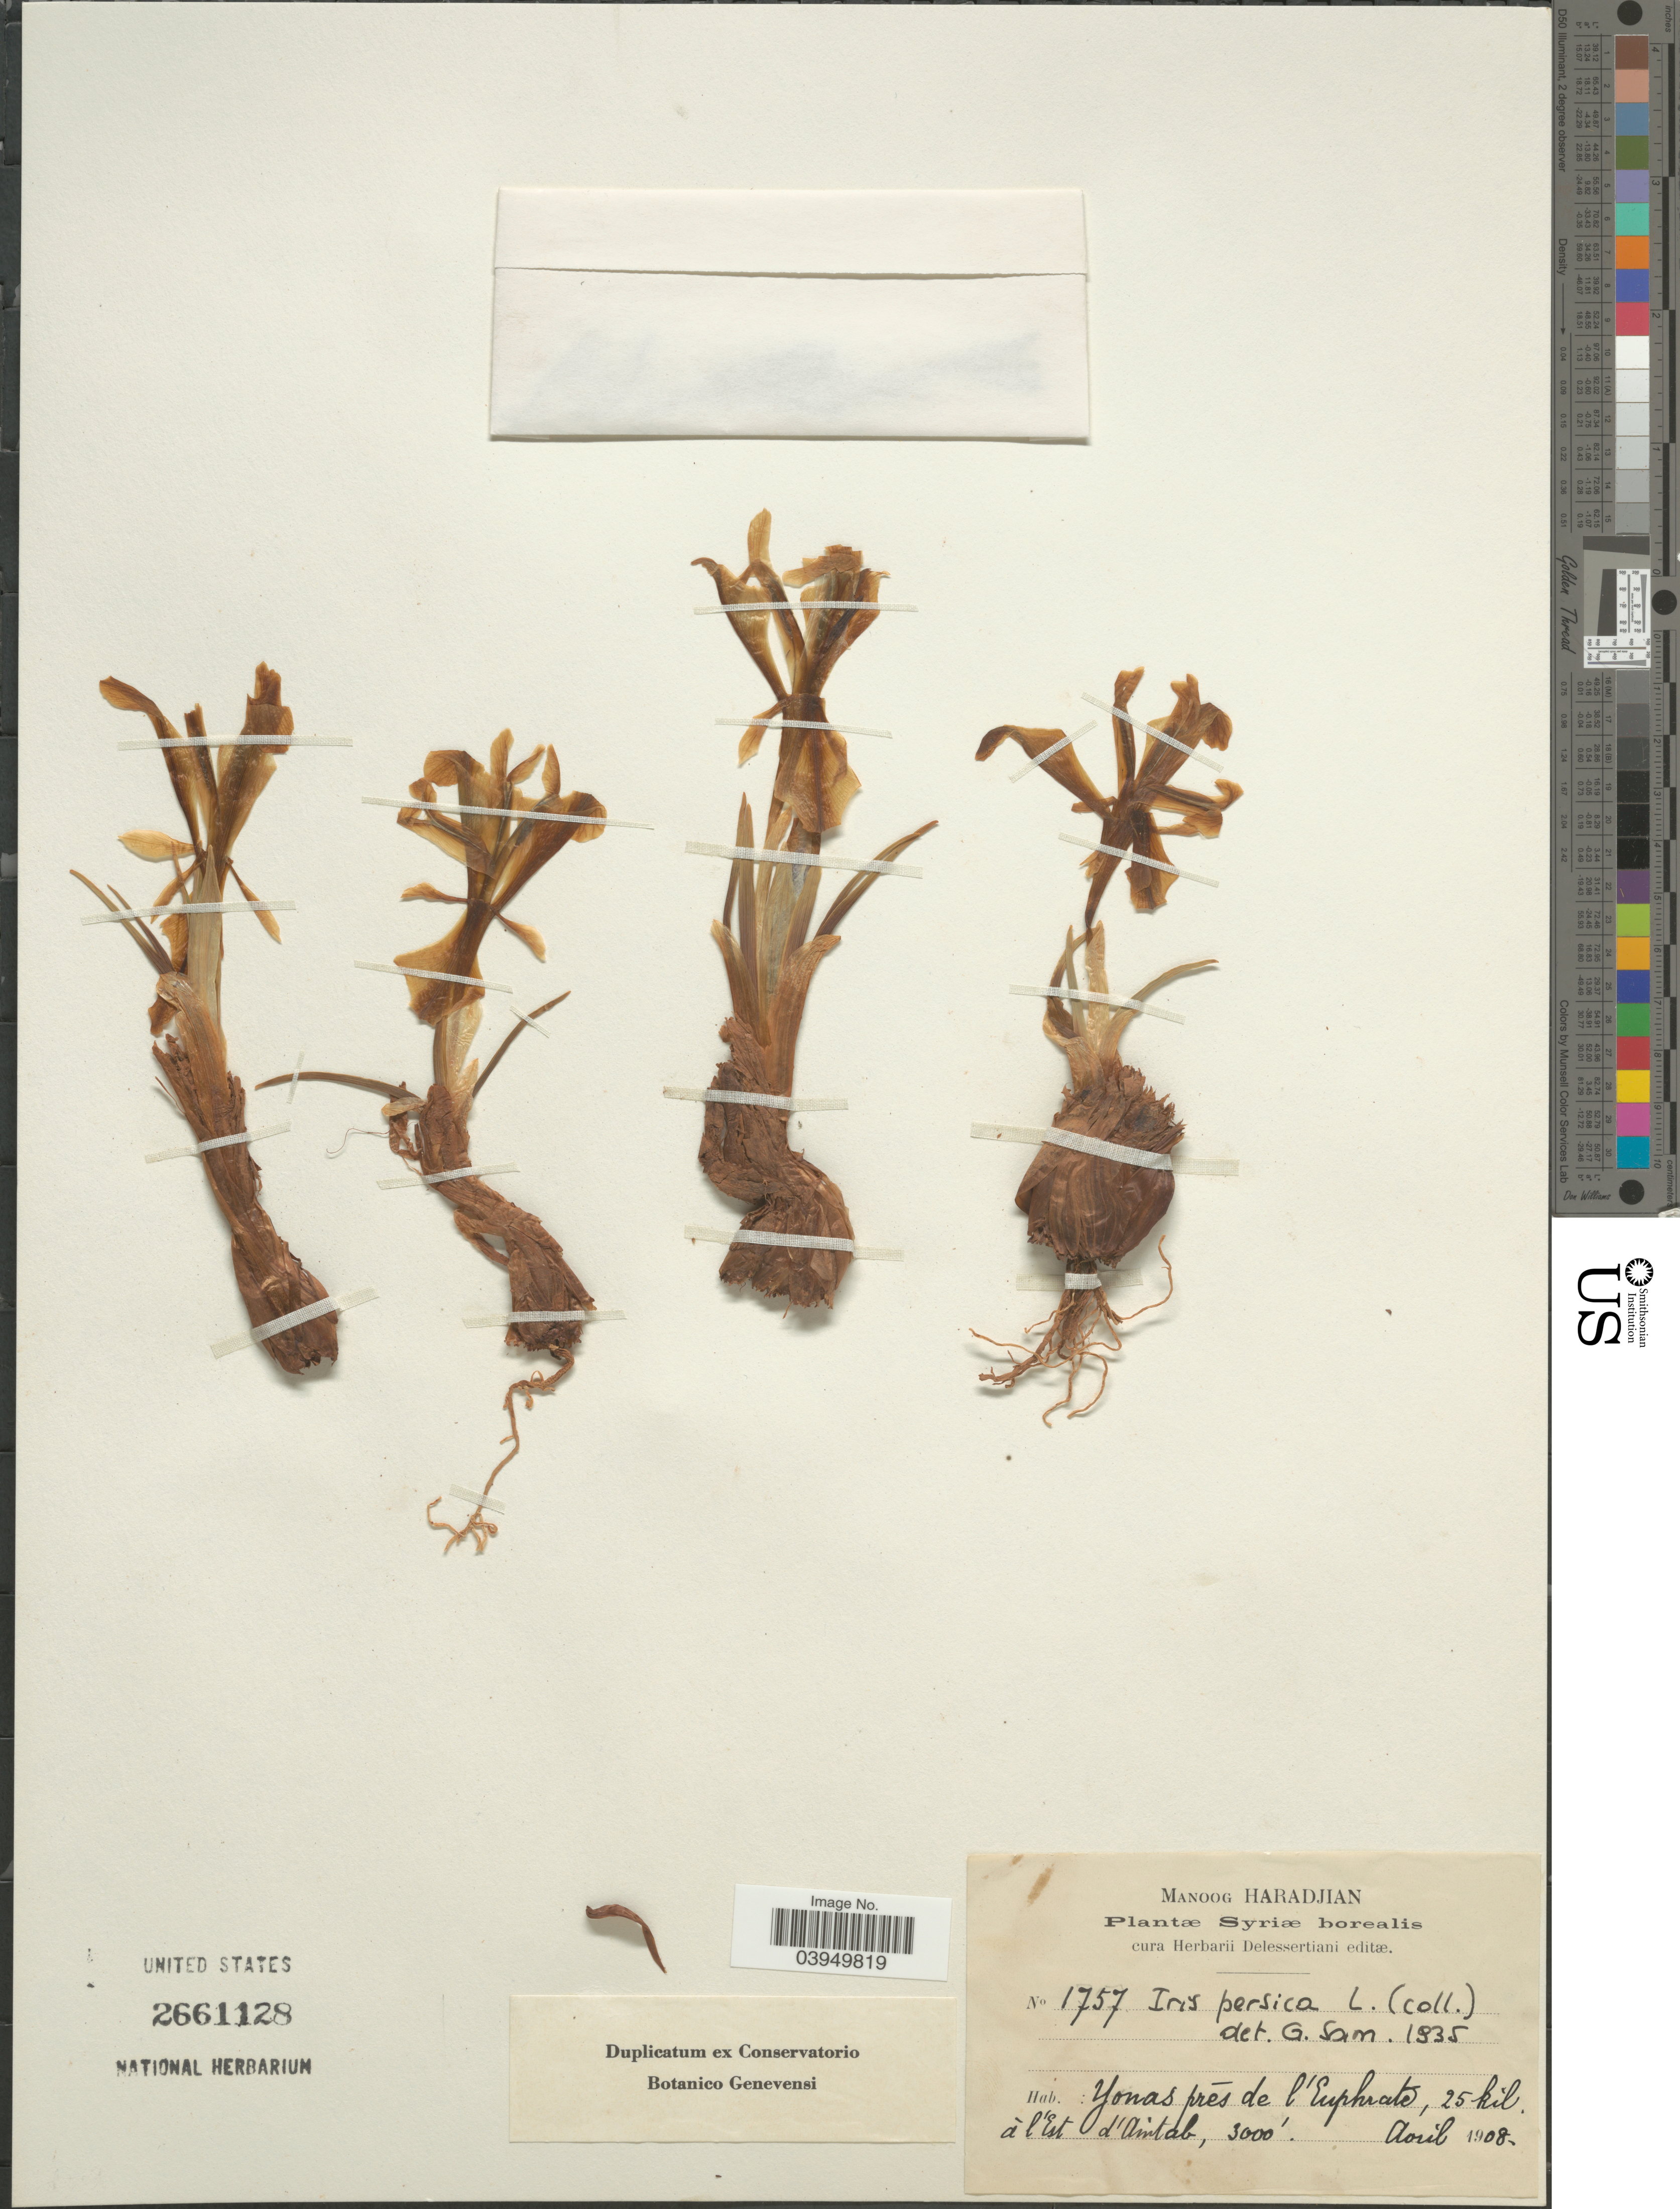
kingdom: Plantae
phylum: Tracheophyta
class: Liliopsida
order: Asparagales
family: Iridaceae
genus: Iris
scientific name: Iris persica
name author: L.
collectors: M. Haradjian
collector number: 1757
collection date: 1908-04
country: Syria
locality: Syriæ borealis. Yonas prés de l' Euphrate, 25 kil. à l' Est d' Aintab.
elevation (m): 914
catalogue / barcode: US 2661128